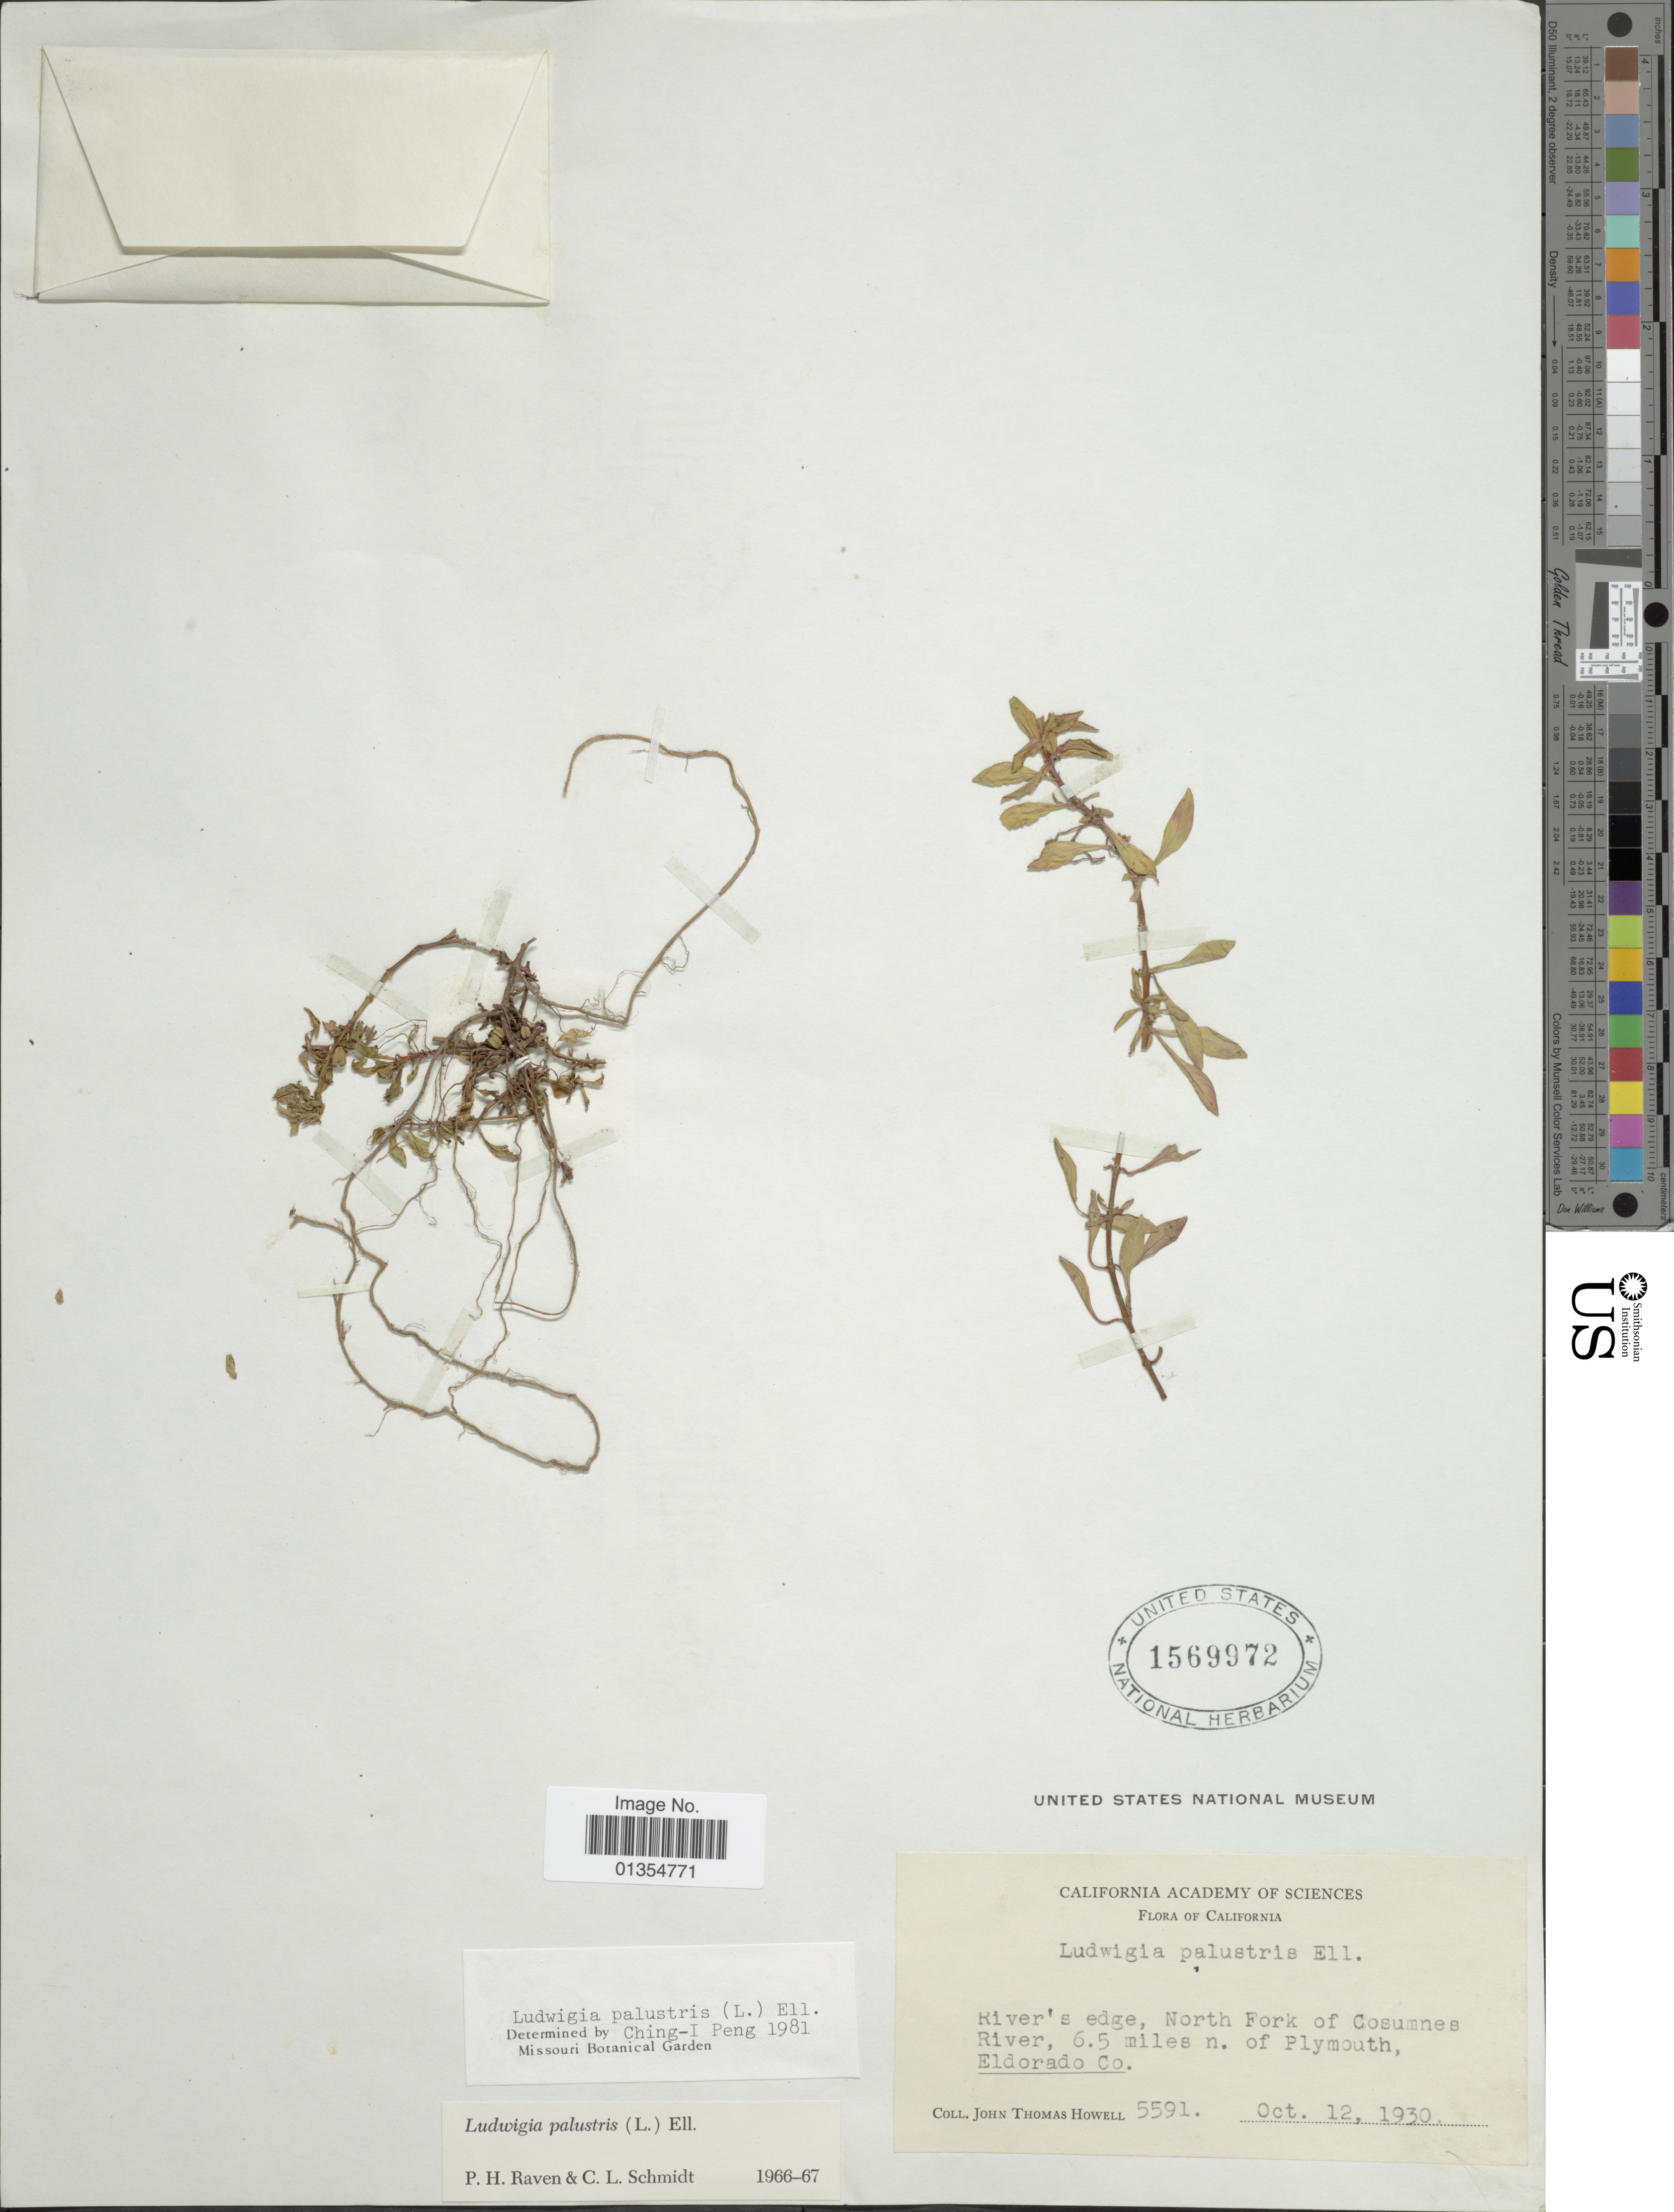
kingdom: Plantae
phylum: Tracheophyta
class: Magnoliopsida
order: Myrtales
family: Onagraceae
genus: Ludwigia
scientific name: Ludwigia palustris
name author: (L.) Elliott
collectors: J. T. Howell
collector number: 5591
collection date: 1930-10-12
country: United States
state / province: California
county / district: El Dorado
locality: River's edge, North Fork of Cosumnes River, 6.5 miles N. of Plymouth, Eldorado Co.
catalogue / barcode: US 1569972